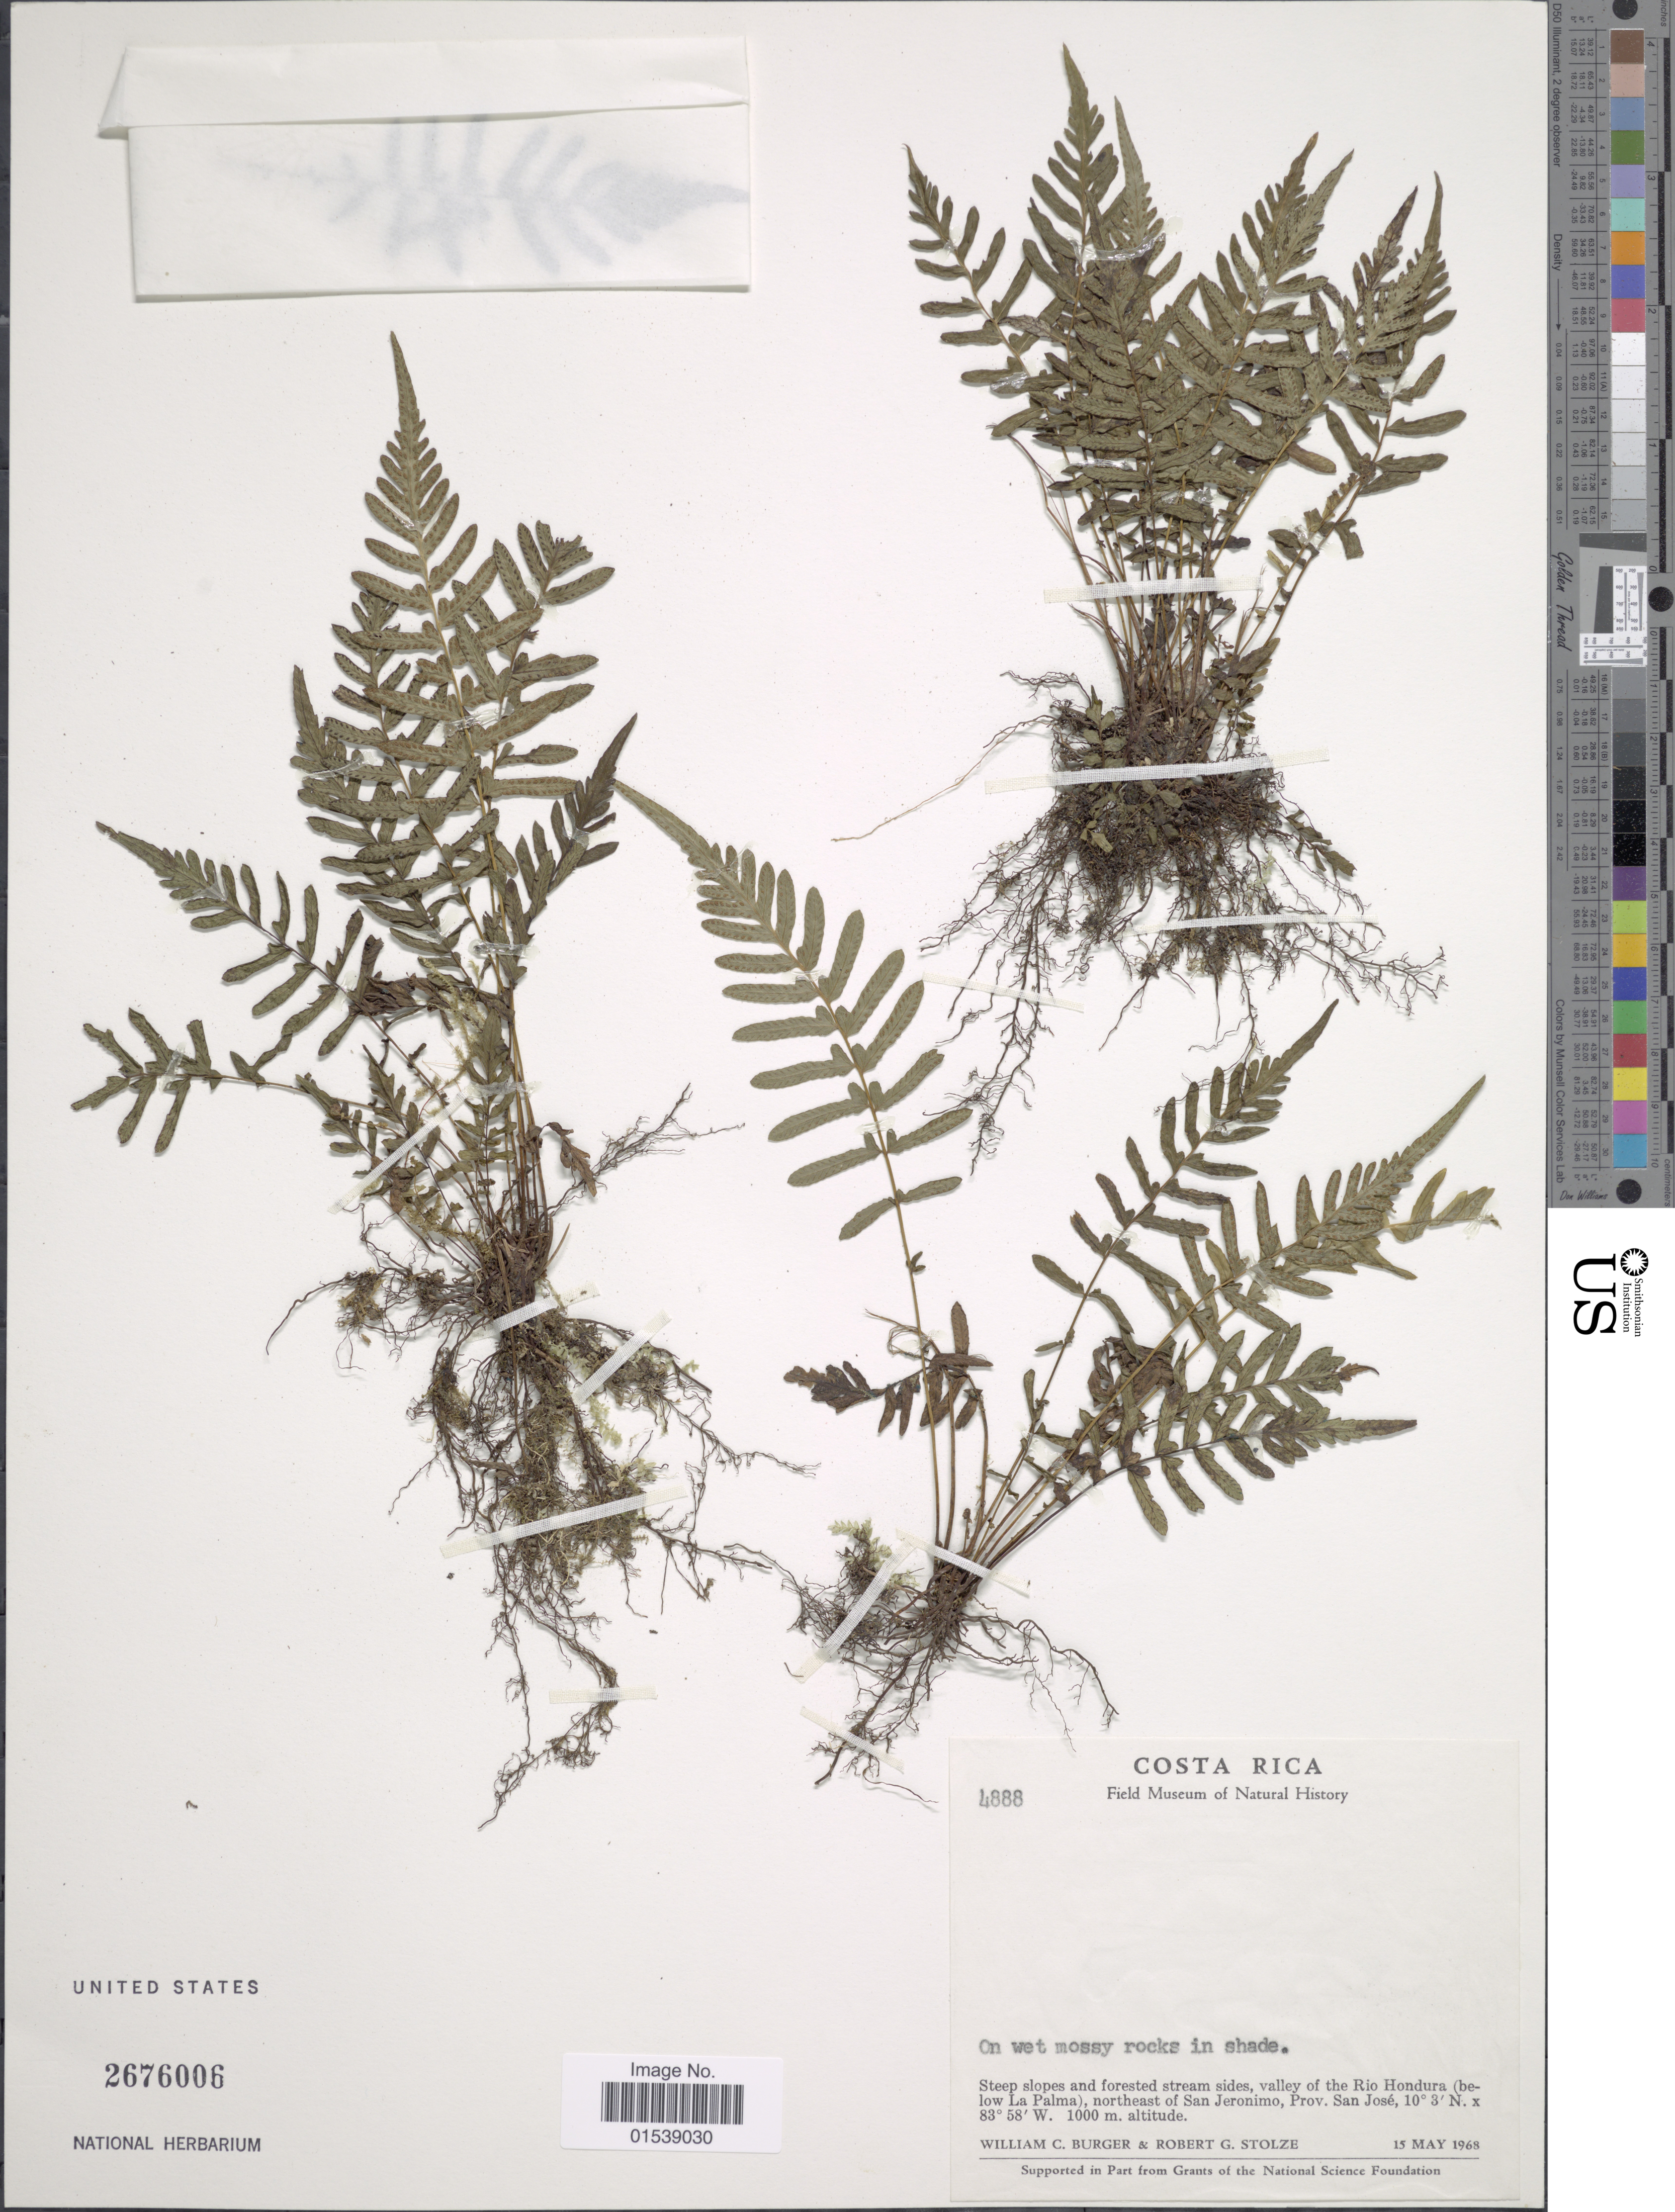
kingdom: Plantae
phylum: Tracheophyta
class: Polypodiopsida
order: Polypodiales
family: Thelypteridaceae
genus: Amauropelta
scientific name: Amauropelta villana (L.D. Gómez) comb. nov., ined 2015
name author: (L.D. Gómez)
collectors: W. Burger & R. G. Stolze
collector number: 4888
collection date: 1968-05-15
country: Costa Rica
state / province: San José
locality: Steep slopes and forested stream sides, valley of the Rio Hondura (below La Palma), northeast of San Jeronimo, Prov. San Jose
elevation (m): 1000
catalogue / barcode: US 2676006